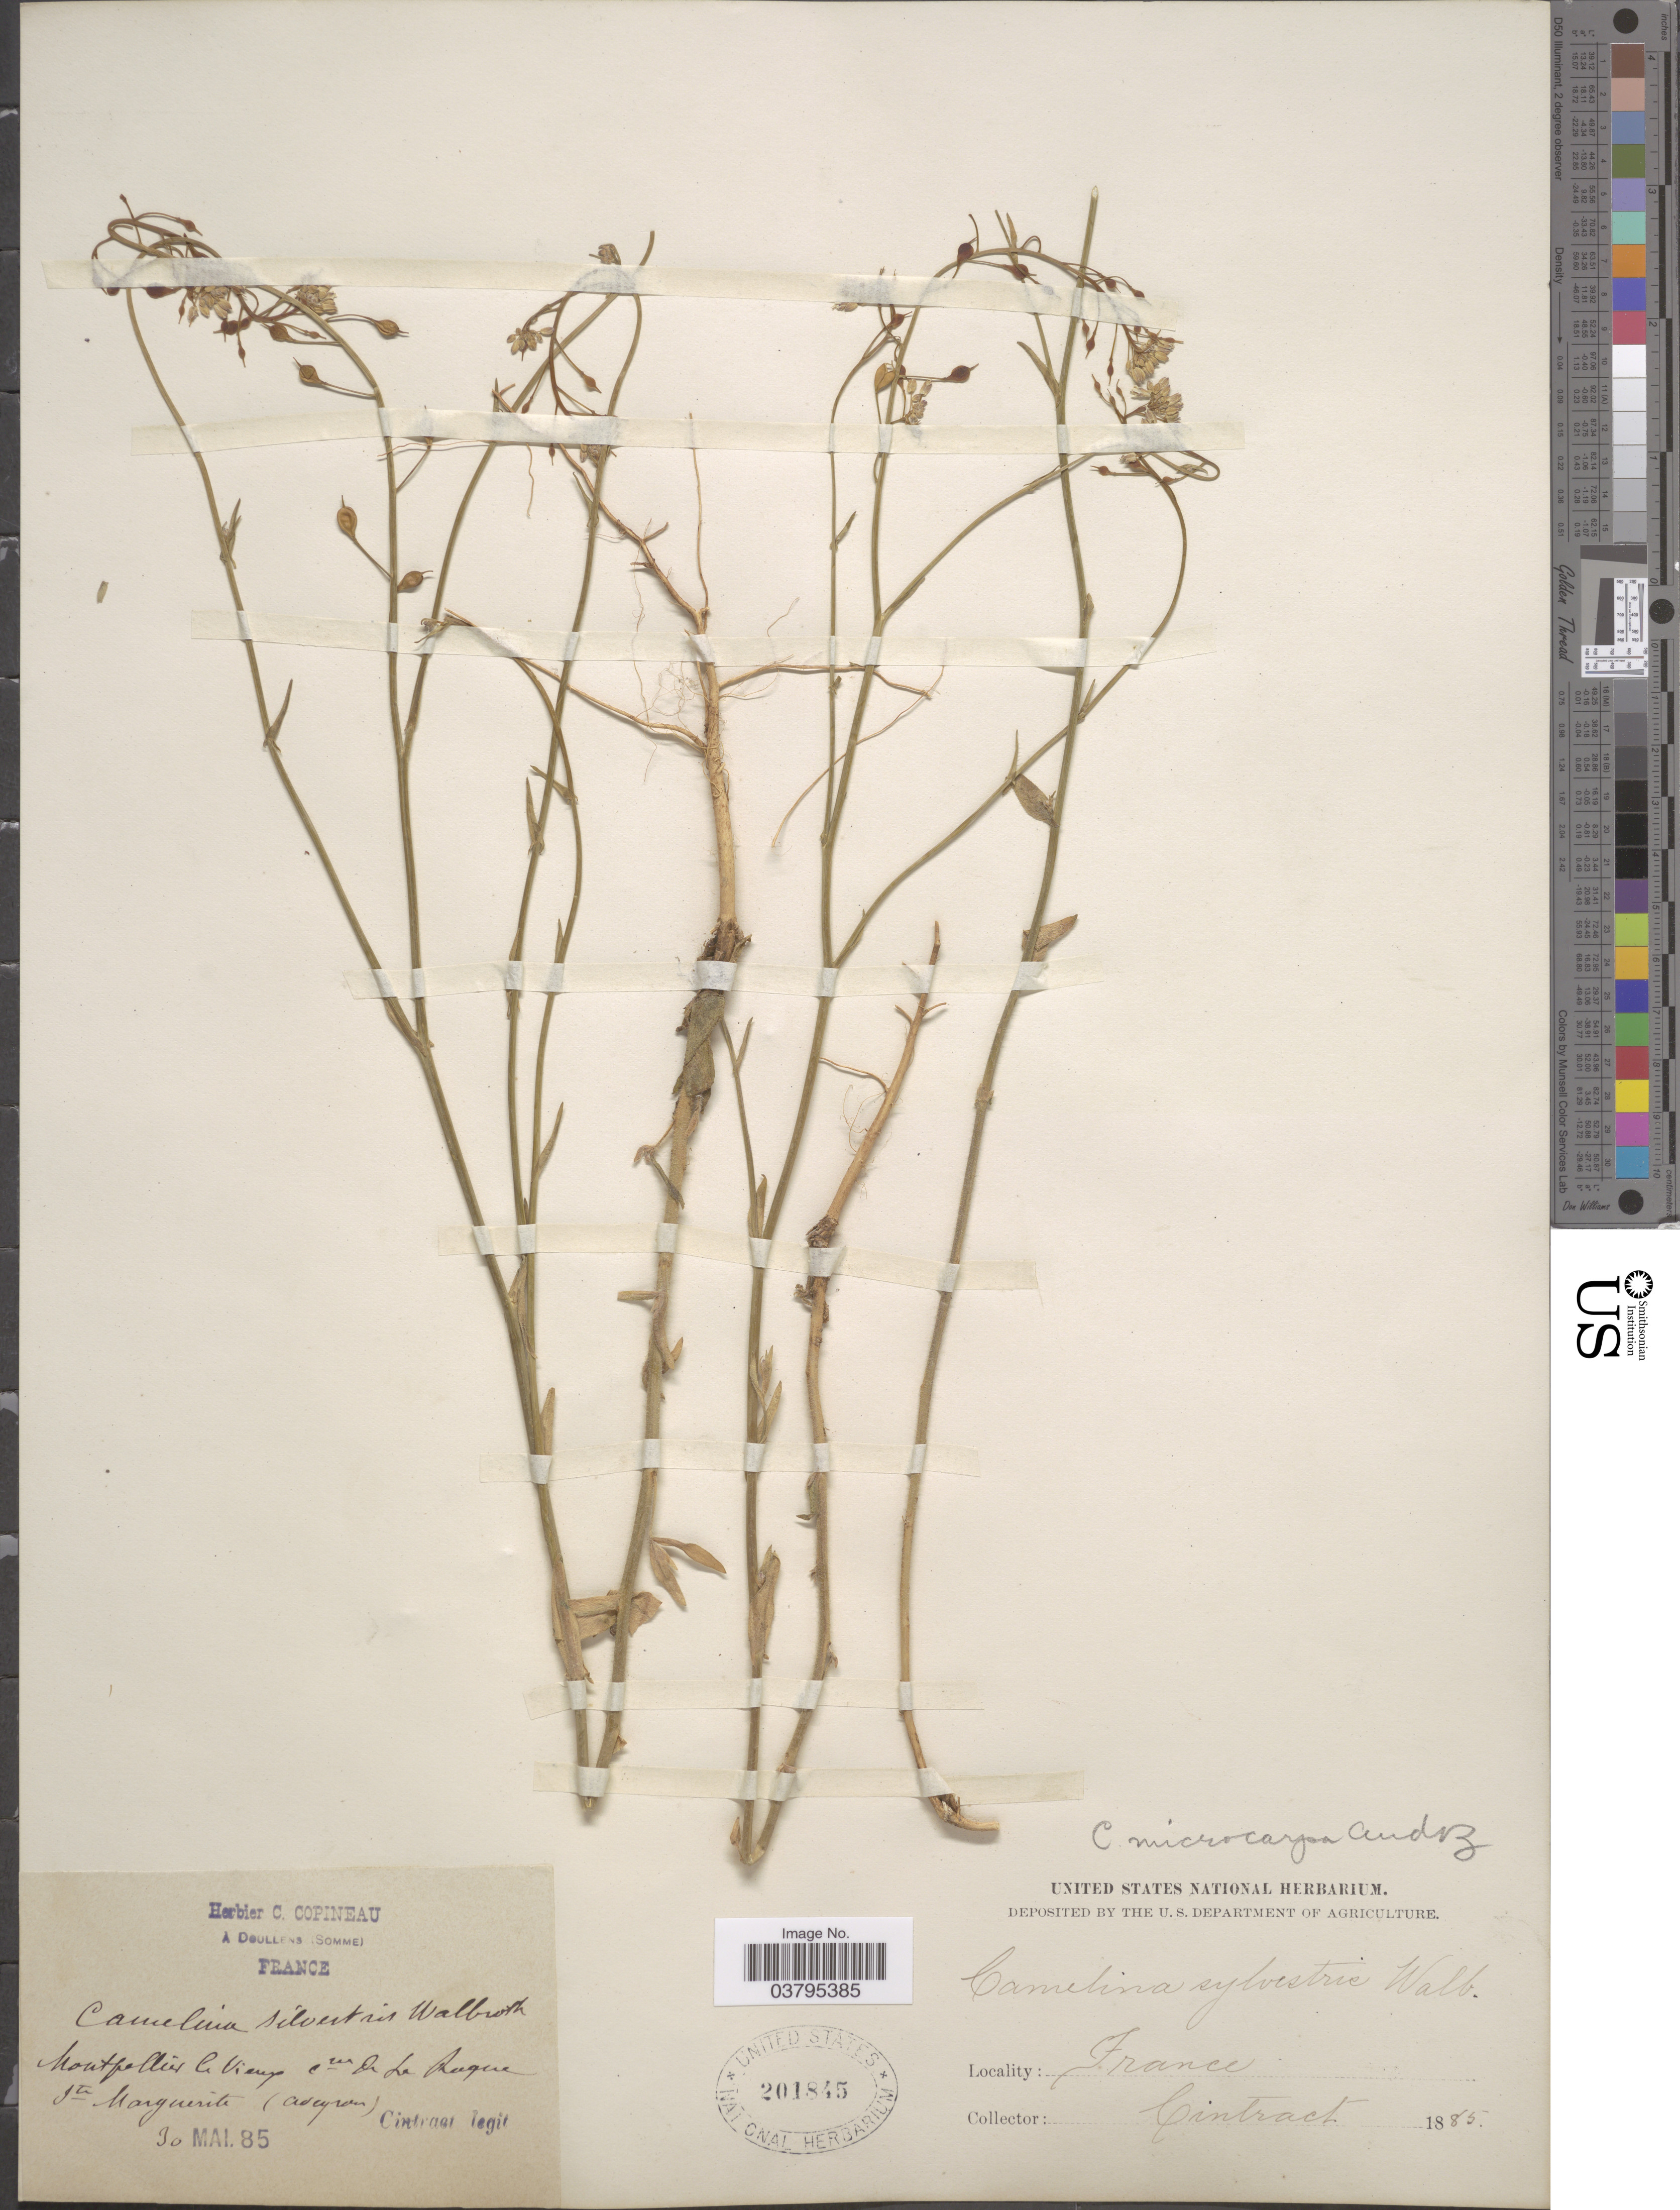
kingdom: Plantae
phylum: Tracheophyta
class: Magnoliopsida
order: Brassicales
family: Brassicaceae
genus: Camelina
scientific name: Camelina microcarpa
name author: DC.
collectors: Cintract, --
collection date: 1885-05-30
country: France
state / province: Occitanie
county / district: Aveyron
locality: Montpellier le Vieux cm. de La Roque Ste. Marguerite (Aveyron).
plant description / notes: Corrected "Montpellier li Vieux de Le Raque 9th Marguerite (Aveyron)" to "Montpellier le Vieux cm. de La Roque Ste. Marguerite (Aveyron)."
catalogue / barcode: US 201845